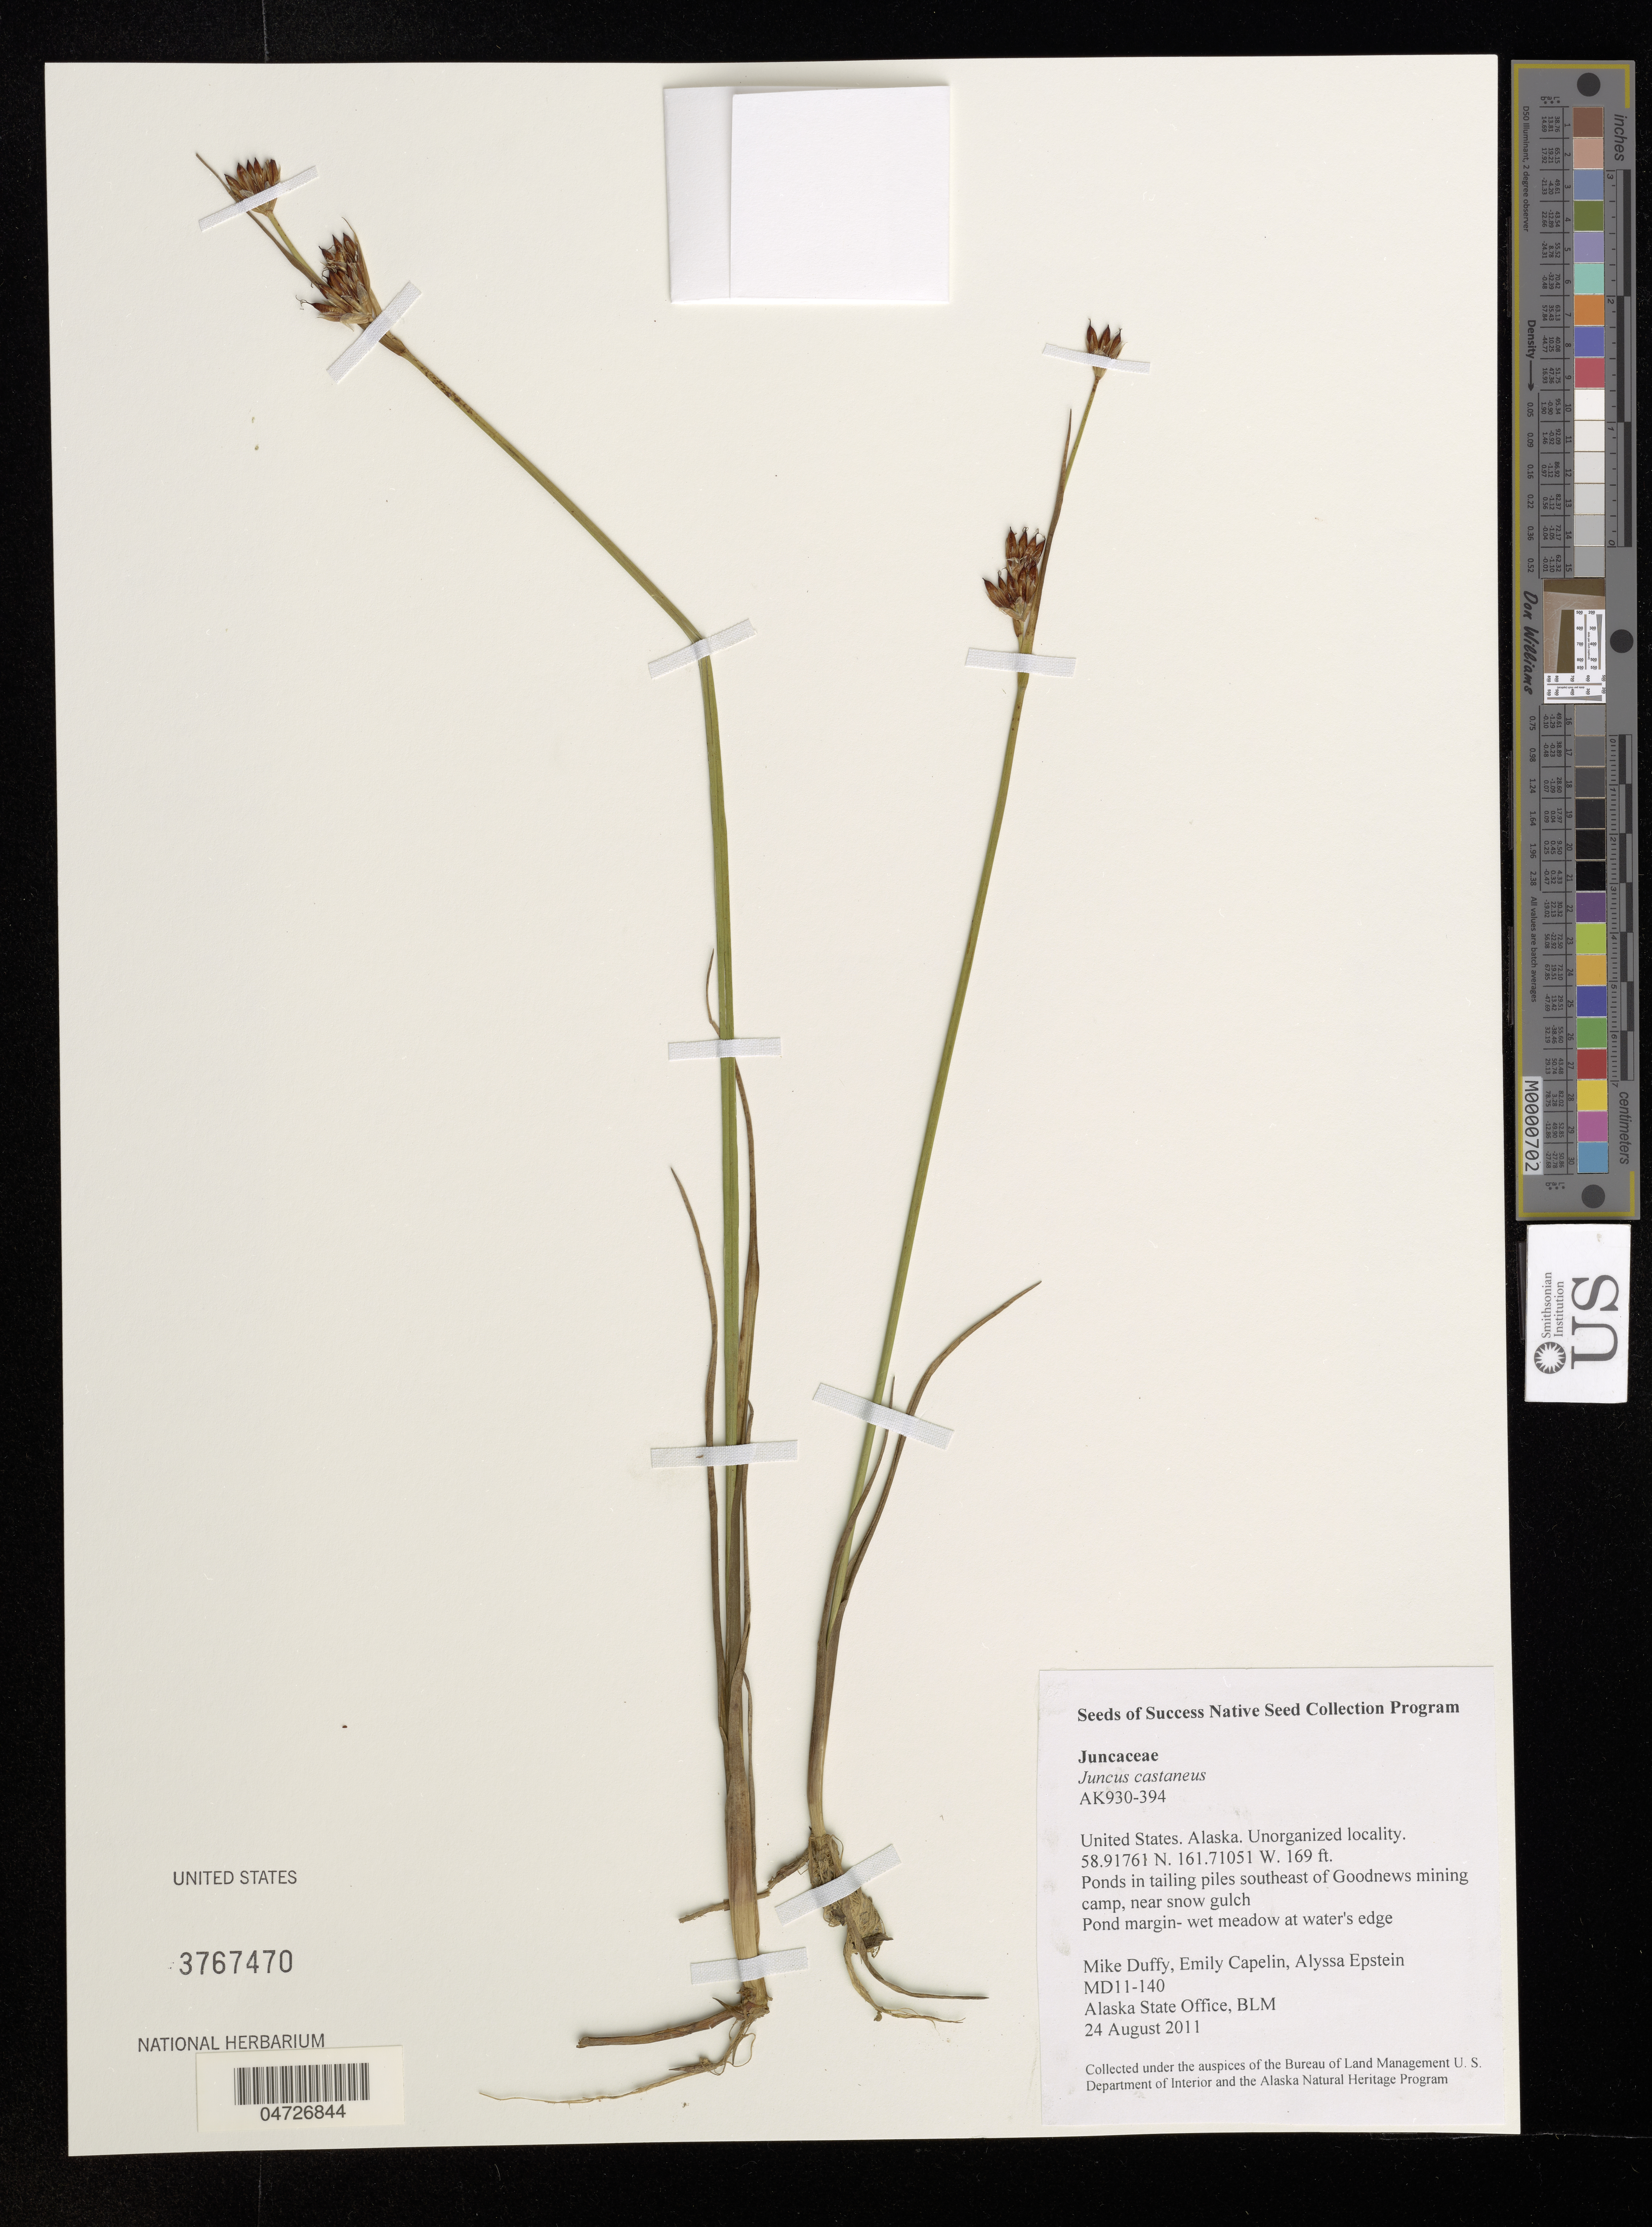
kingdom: Plantae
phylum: Tracheophyta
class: Liliopsida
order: Poales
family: Juncaceae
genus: Juncus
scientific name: Juncus castaneus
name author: Sm.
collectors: M. Duffy, E. Capelin & A. Epstein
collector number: MD11-140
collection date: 2011-08-24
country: United States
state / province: Alaska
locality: Unorganized locality. Ponds in tailing piles southeast of Goodnews mining camp, near snow gulch.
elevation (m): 52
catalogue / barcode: US 3767470